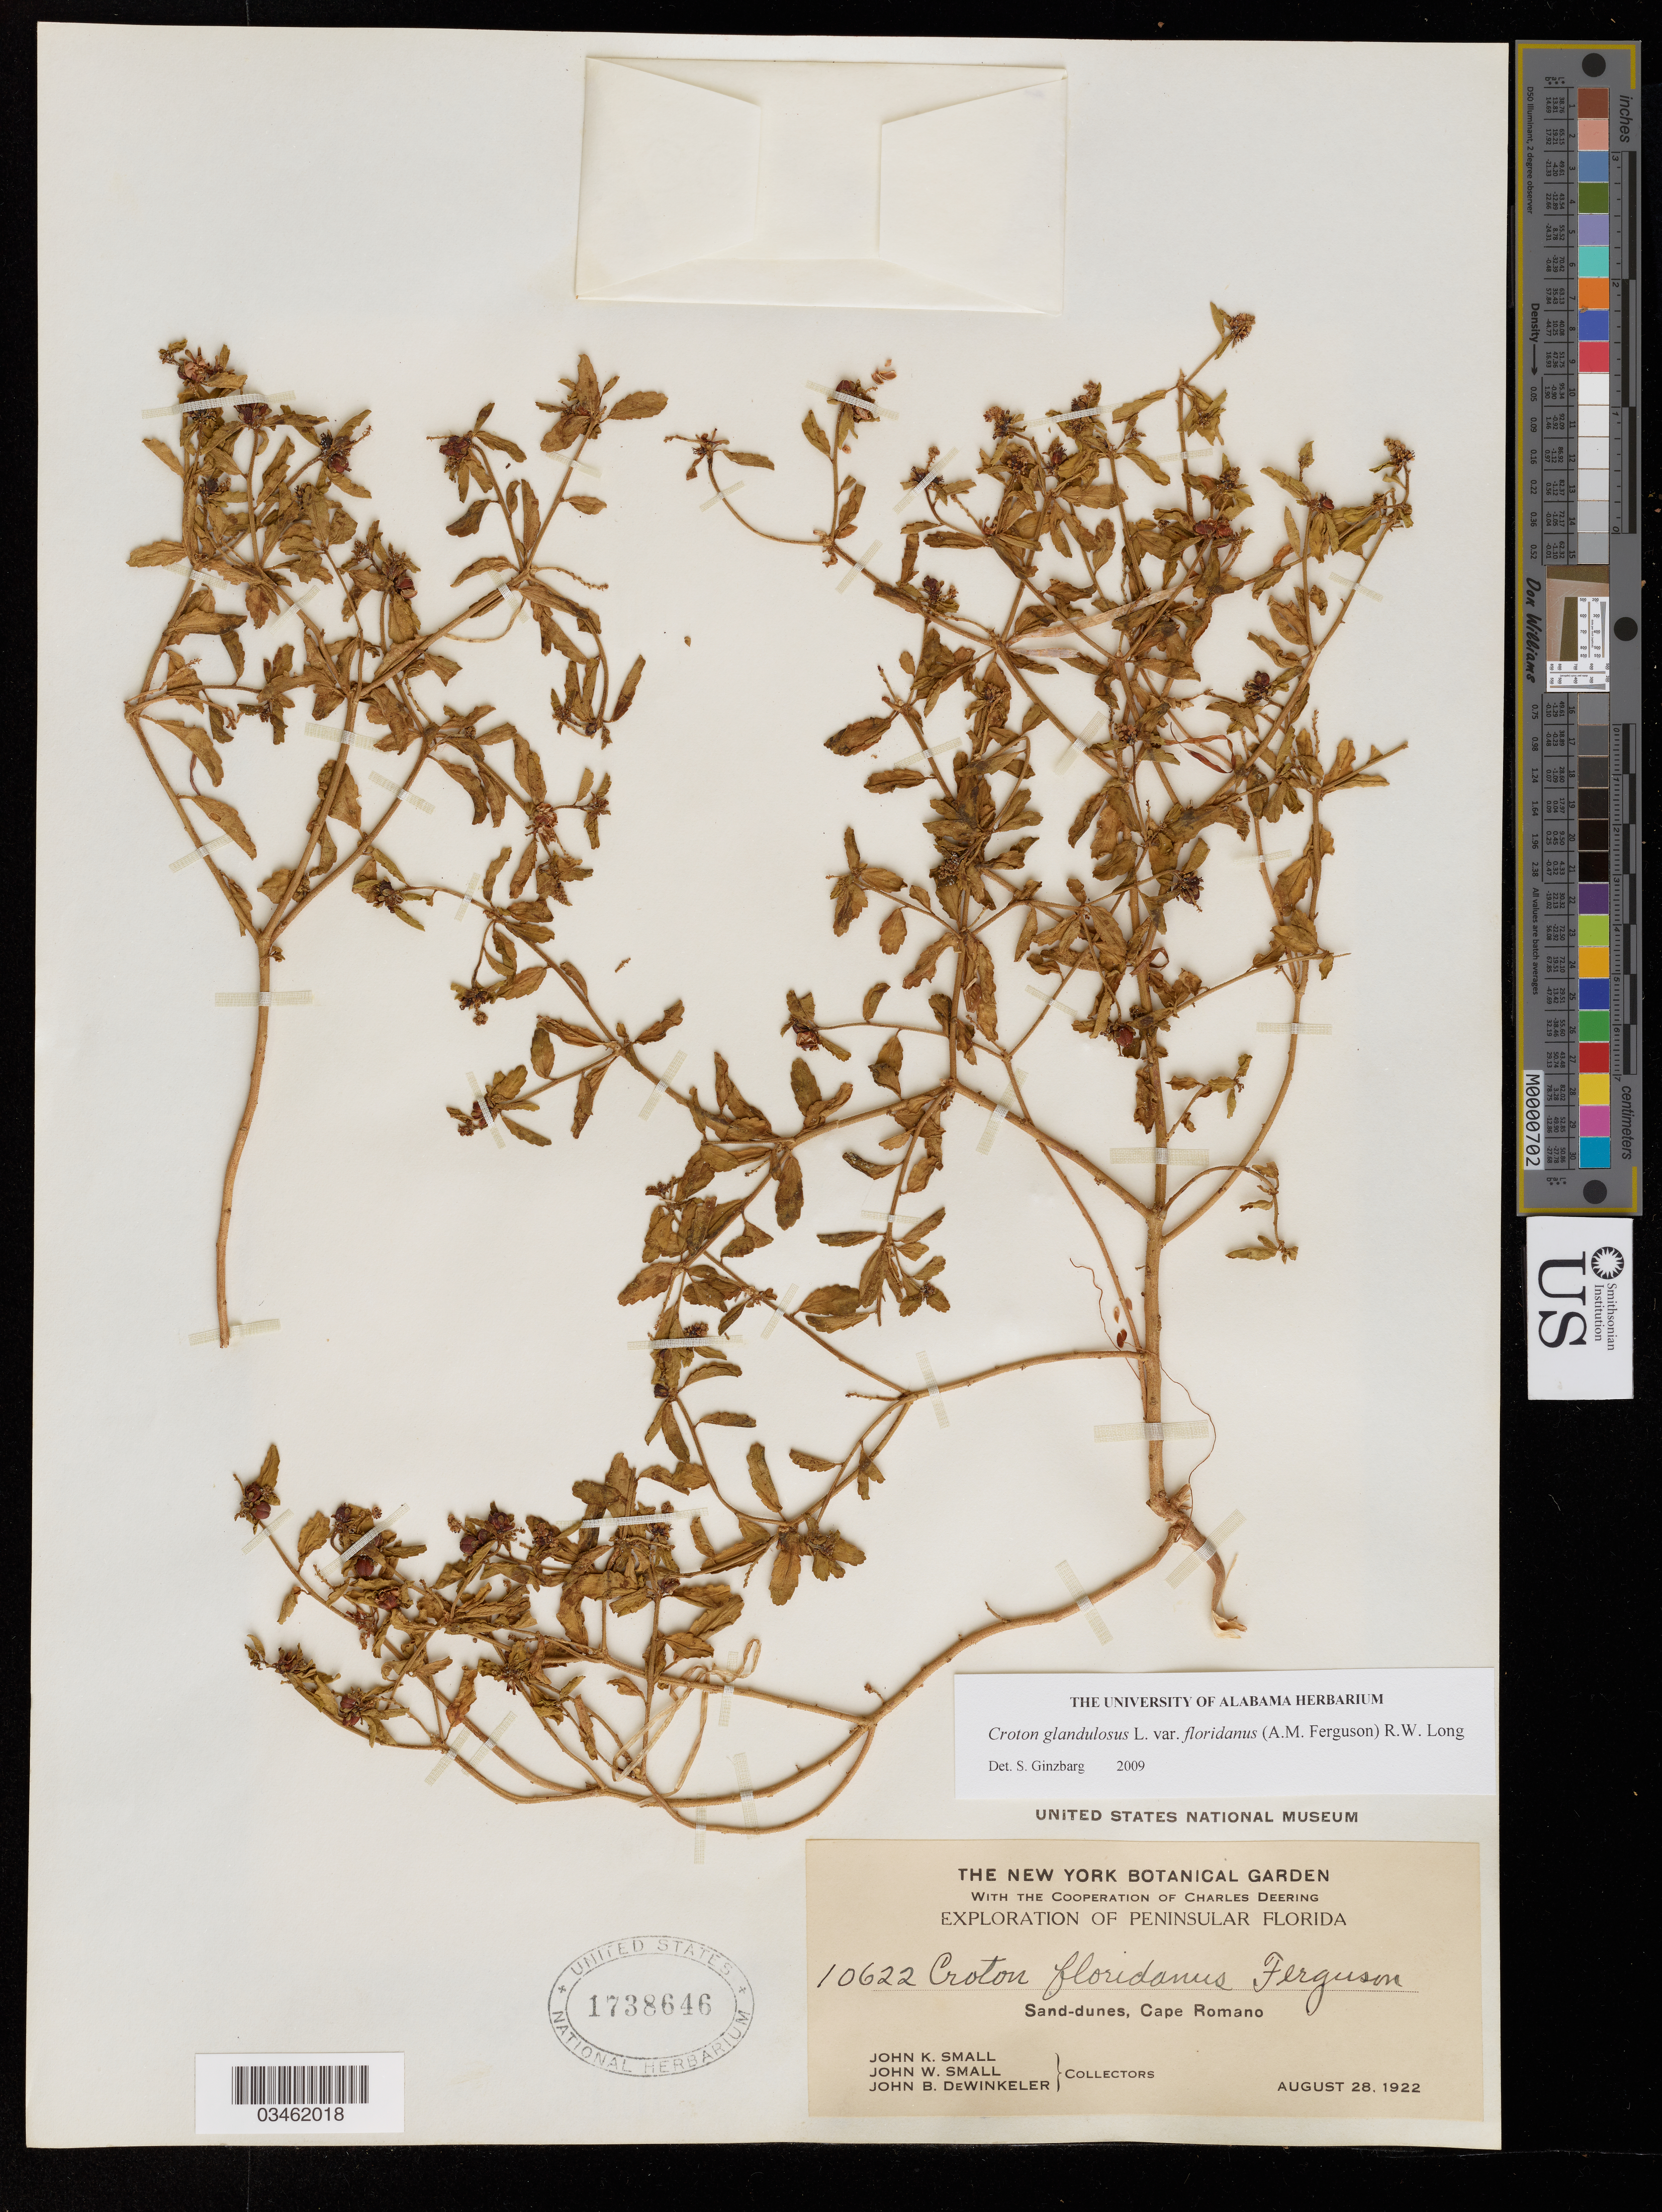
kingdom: Plantae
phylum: Tracheophyta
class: Magnoliopsida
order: Malpighiales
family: Euphorbiaceae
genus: Croton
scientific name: Croton glandulosus var. floridanus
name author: (A.M. Ferguson) R.W. Long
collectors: J. K. Small, J. W. Small & J. DeWinkeler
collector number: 10622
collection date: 1922-08-28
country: United States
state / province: Florida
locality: Exploration of Peninsular Florida. Sand-dunes, Cape Romano.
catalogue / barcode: US 1738646